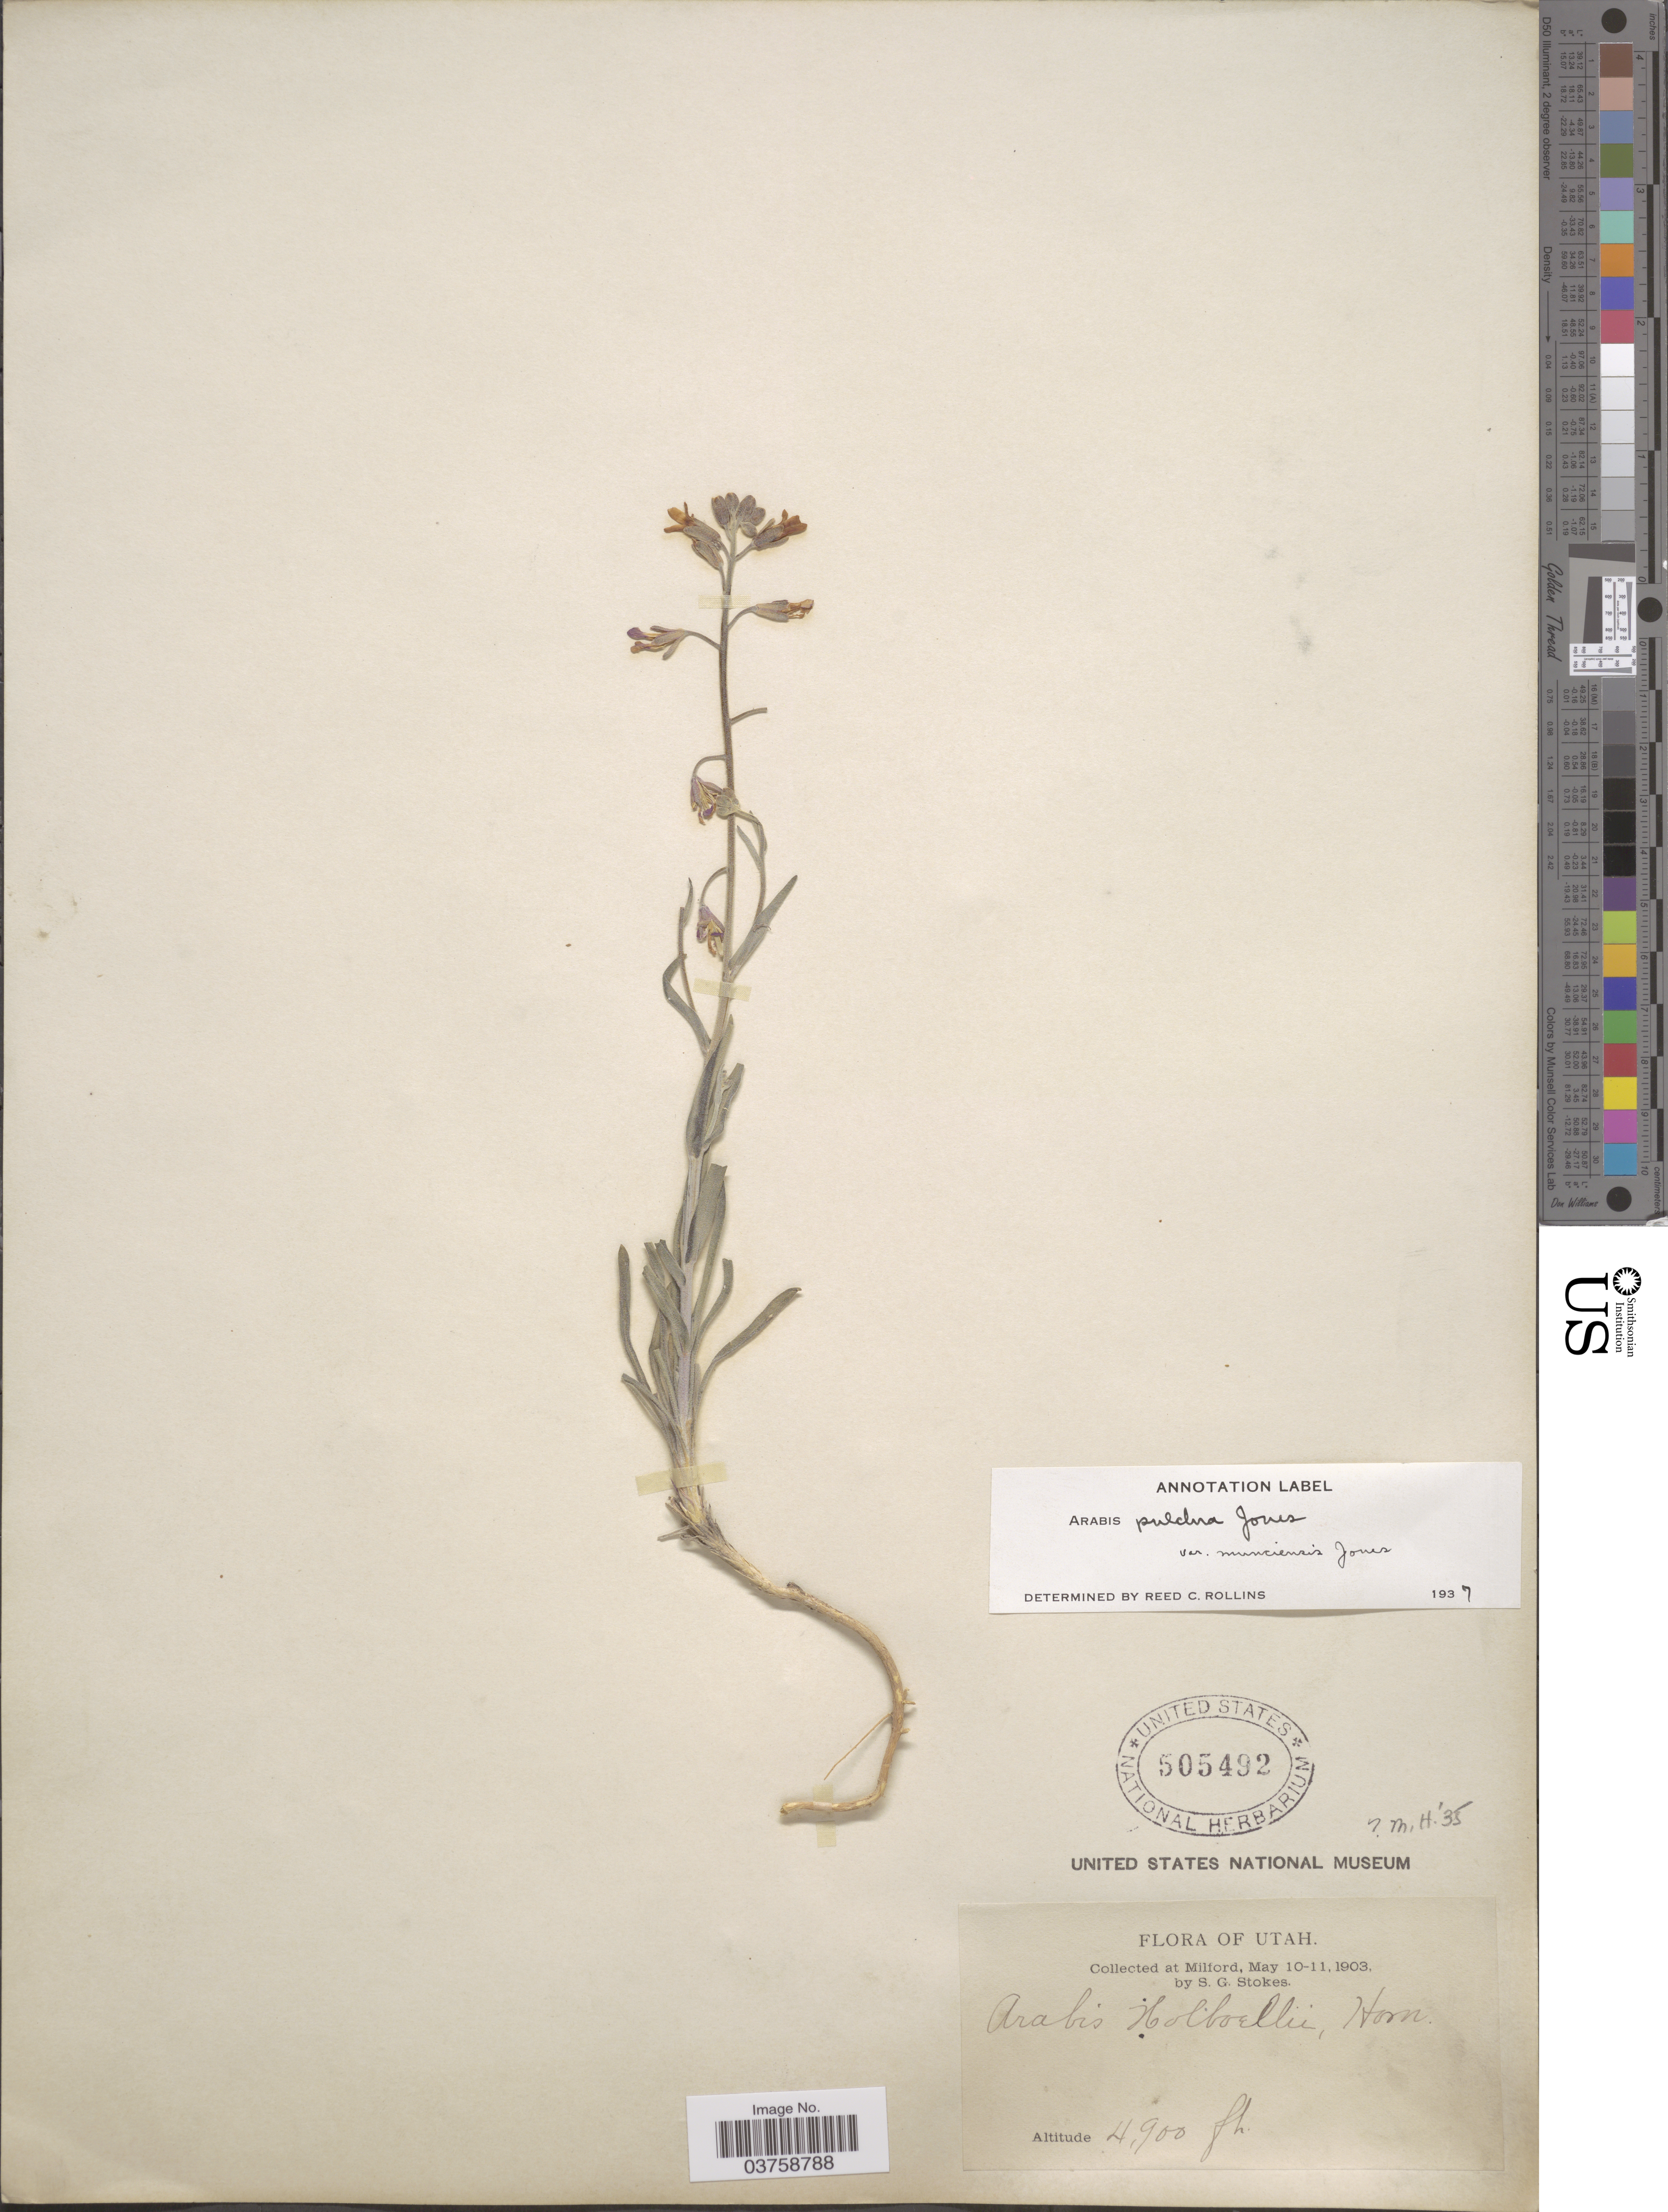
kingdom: Plantae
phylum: Tracheophyta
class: Magnoliopsida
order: Brassicales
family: Brassicaceae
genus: Arabis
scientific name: Arabis pulchra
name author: M.E. Jones ex S. Watson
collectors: S. G. Stokes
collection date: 1903-05-10/1903-05-11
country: United States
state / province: Utah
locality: At Milford.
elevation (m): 1494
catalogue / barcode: US 505492